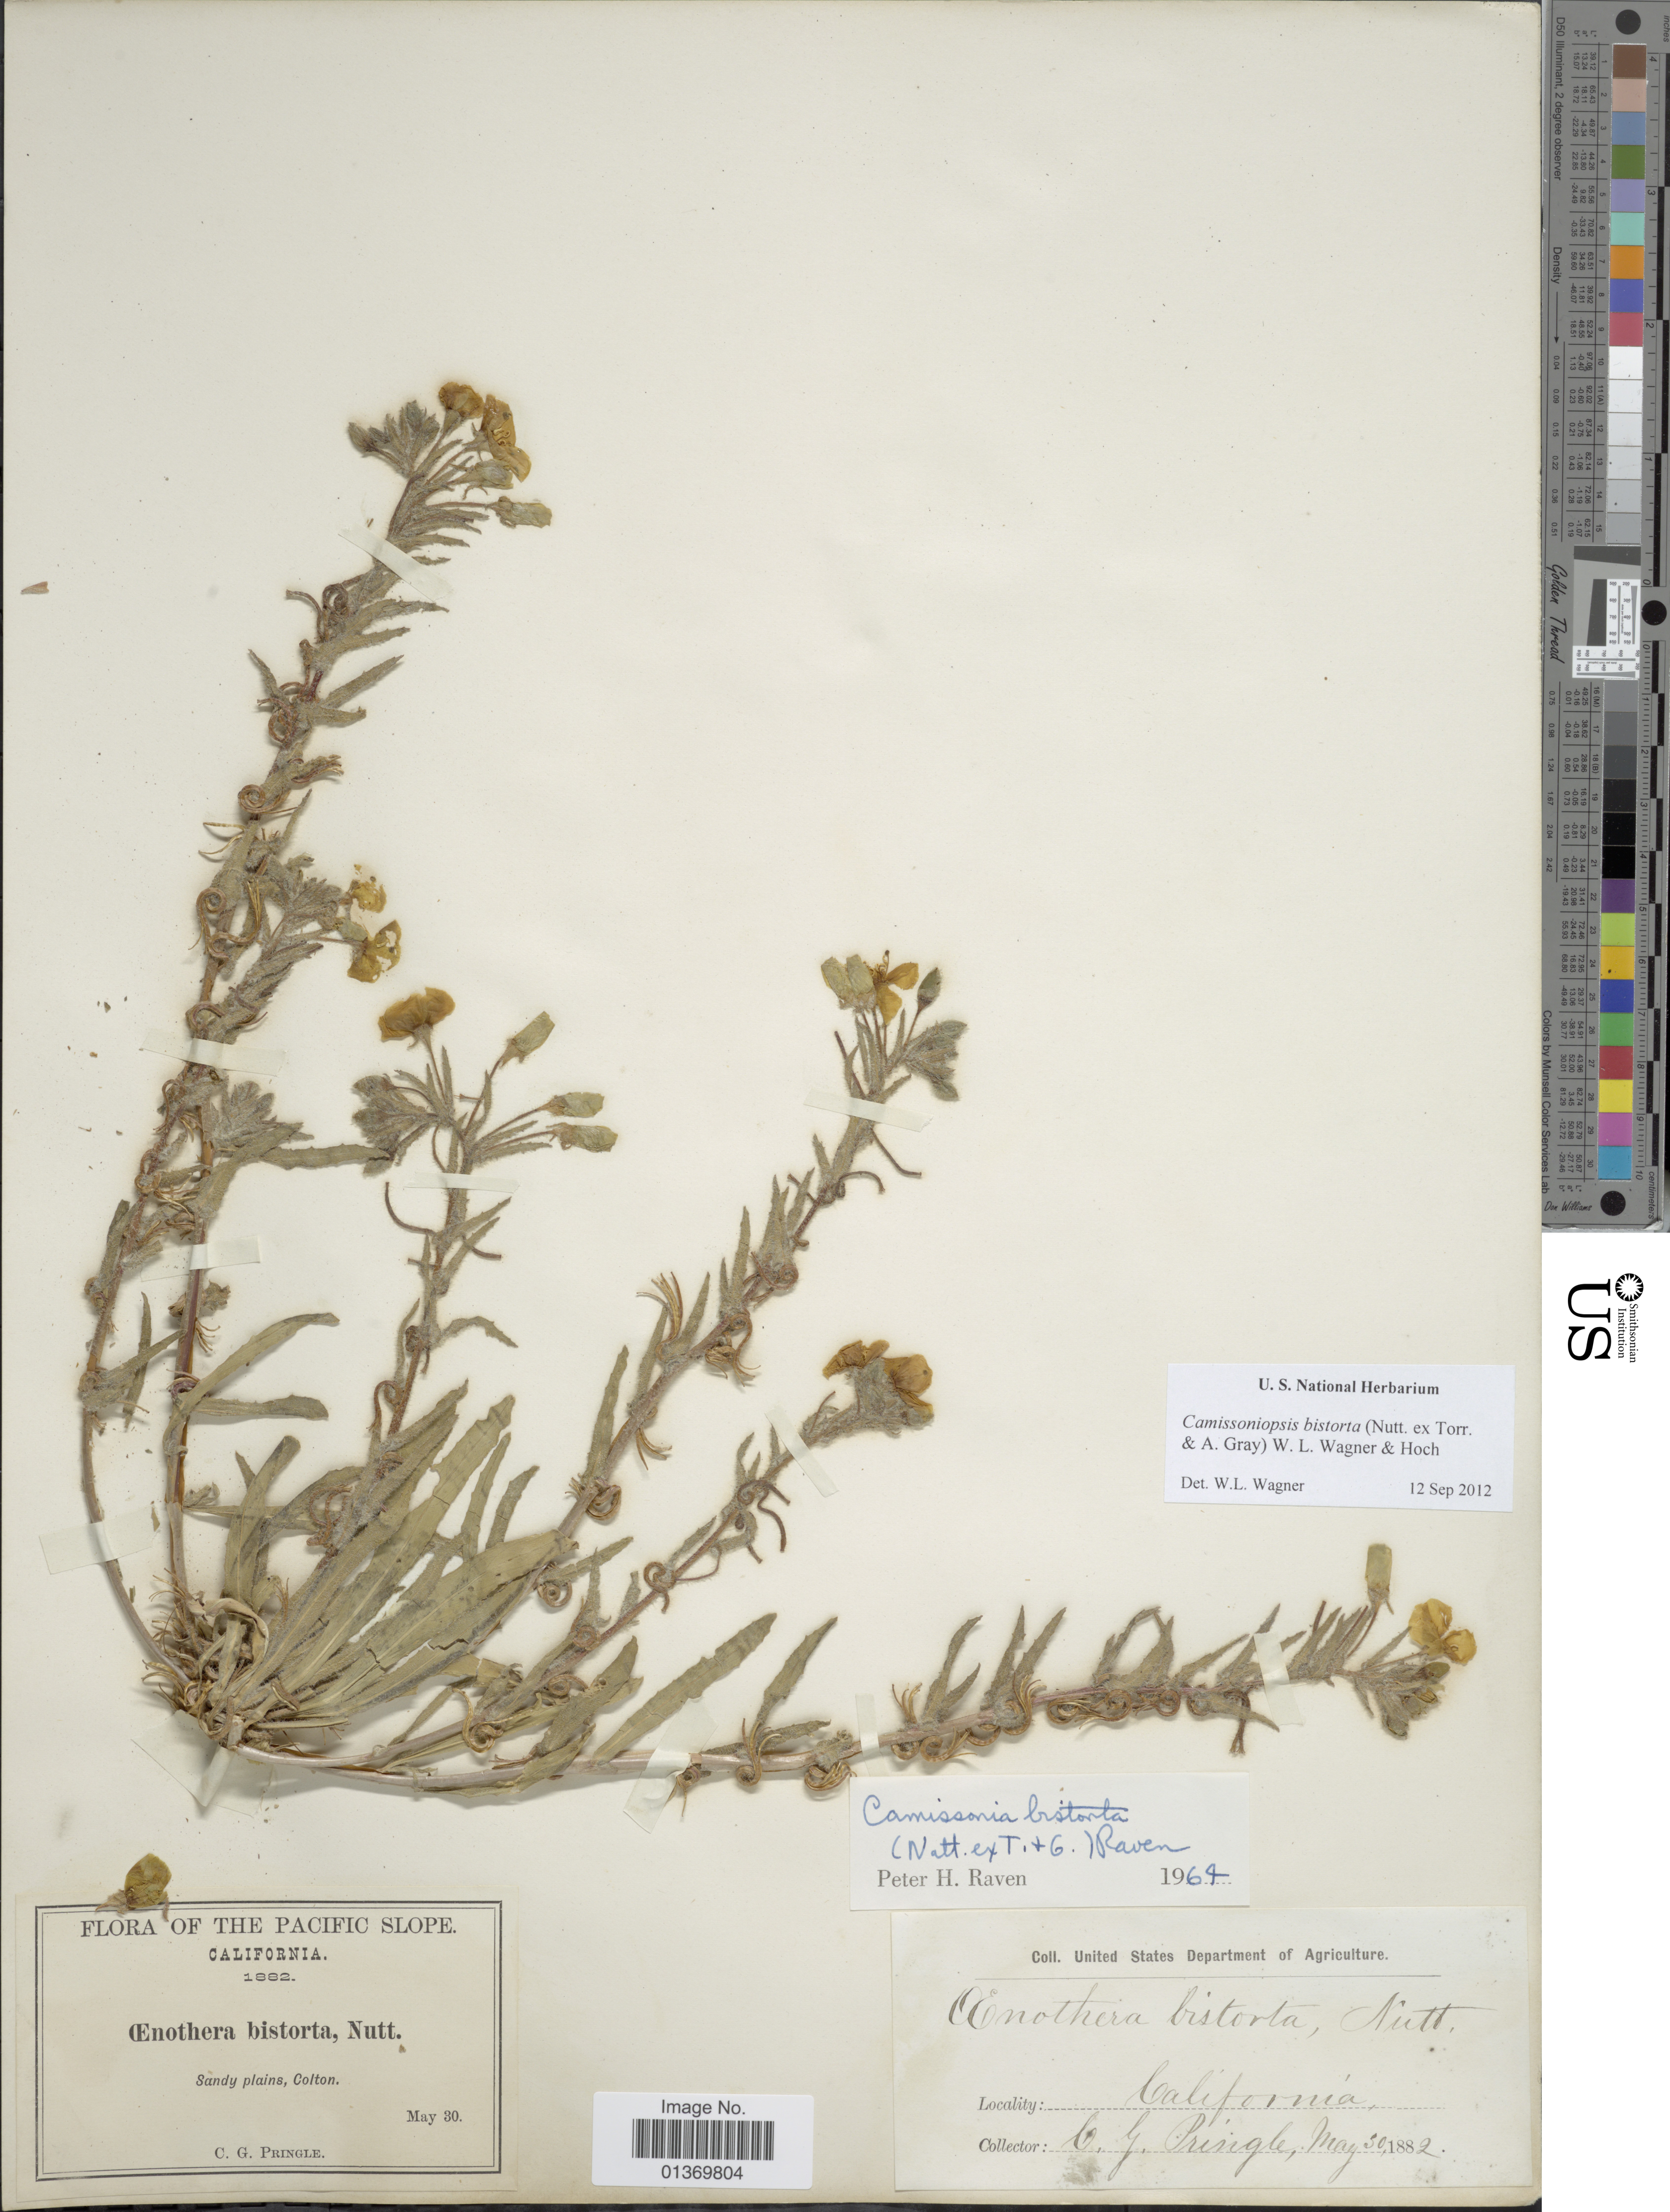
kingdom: Plantae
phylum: Tracheophyta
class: Magnoliopsida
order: Myrtales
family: Onagraceae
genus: Camissoniopsis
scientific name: Camissoniopsis bistorta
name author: (Nutt. ex Torr. & A. Gray) W.L. Wagner & Hoch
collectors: C. G. Pringle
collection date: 1882-05-30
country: United States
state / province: California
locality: The Pacific Slope, Sandy plains, Colton